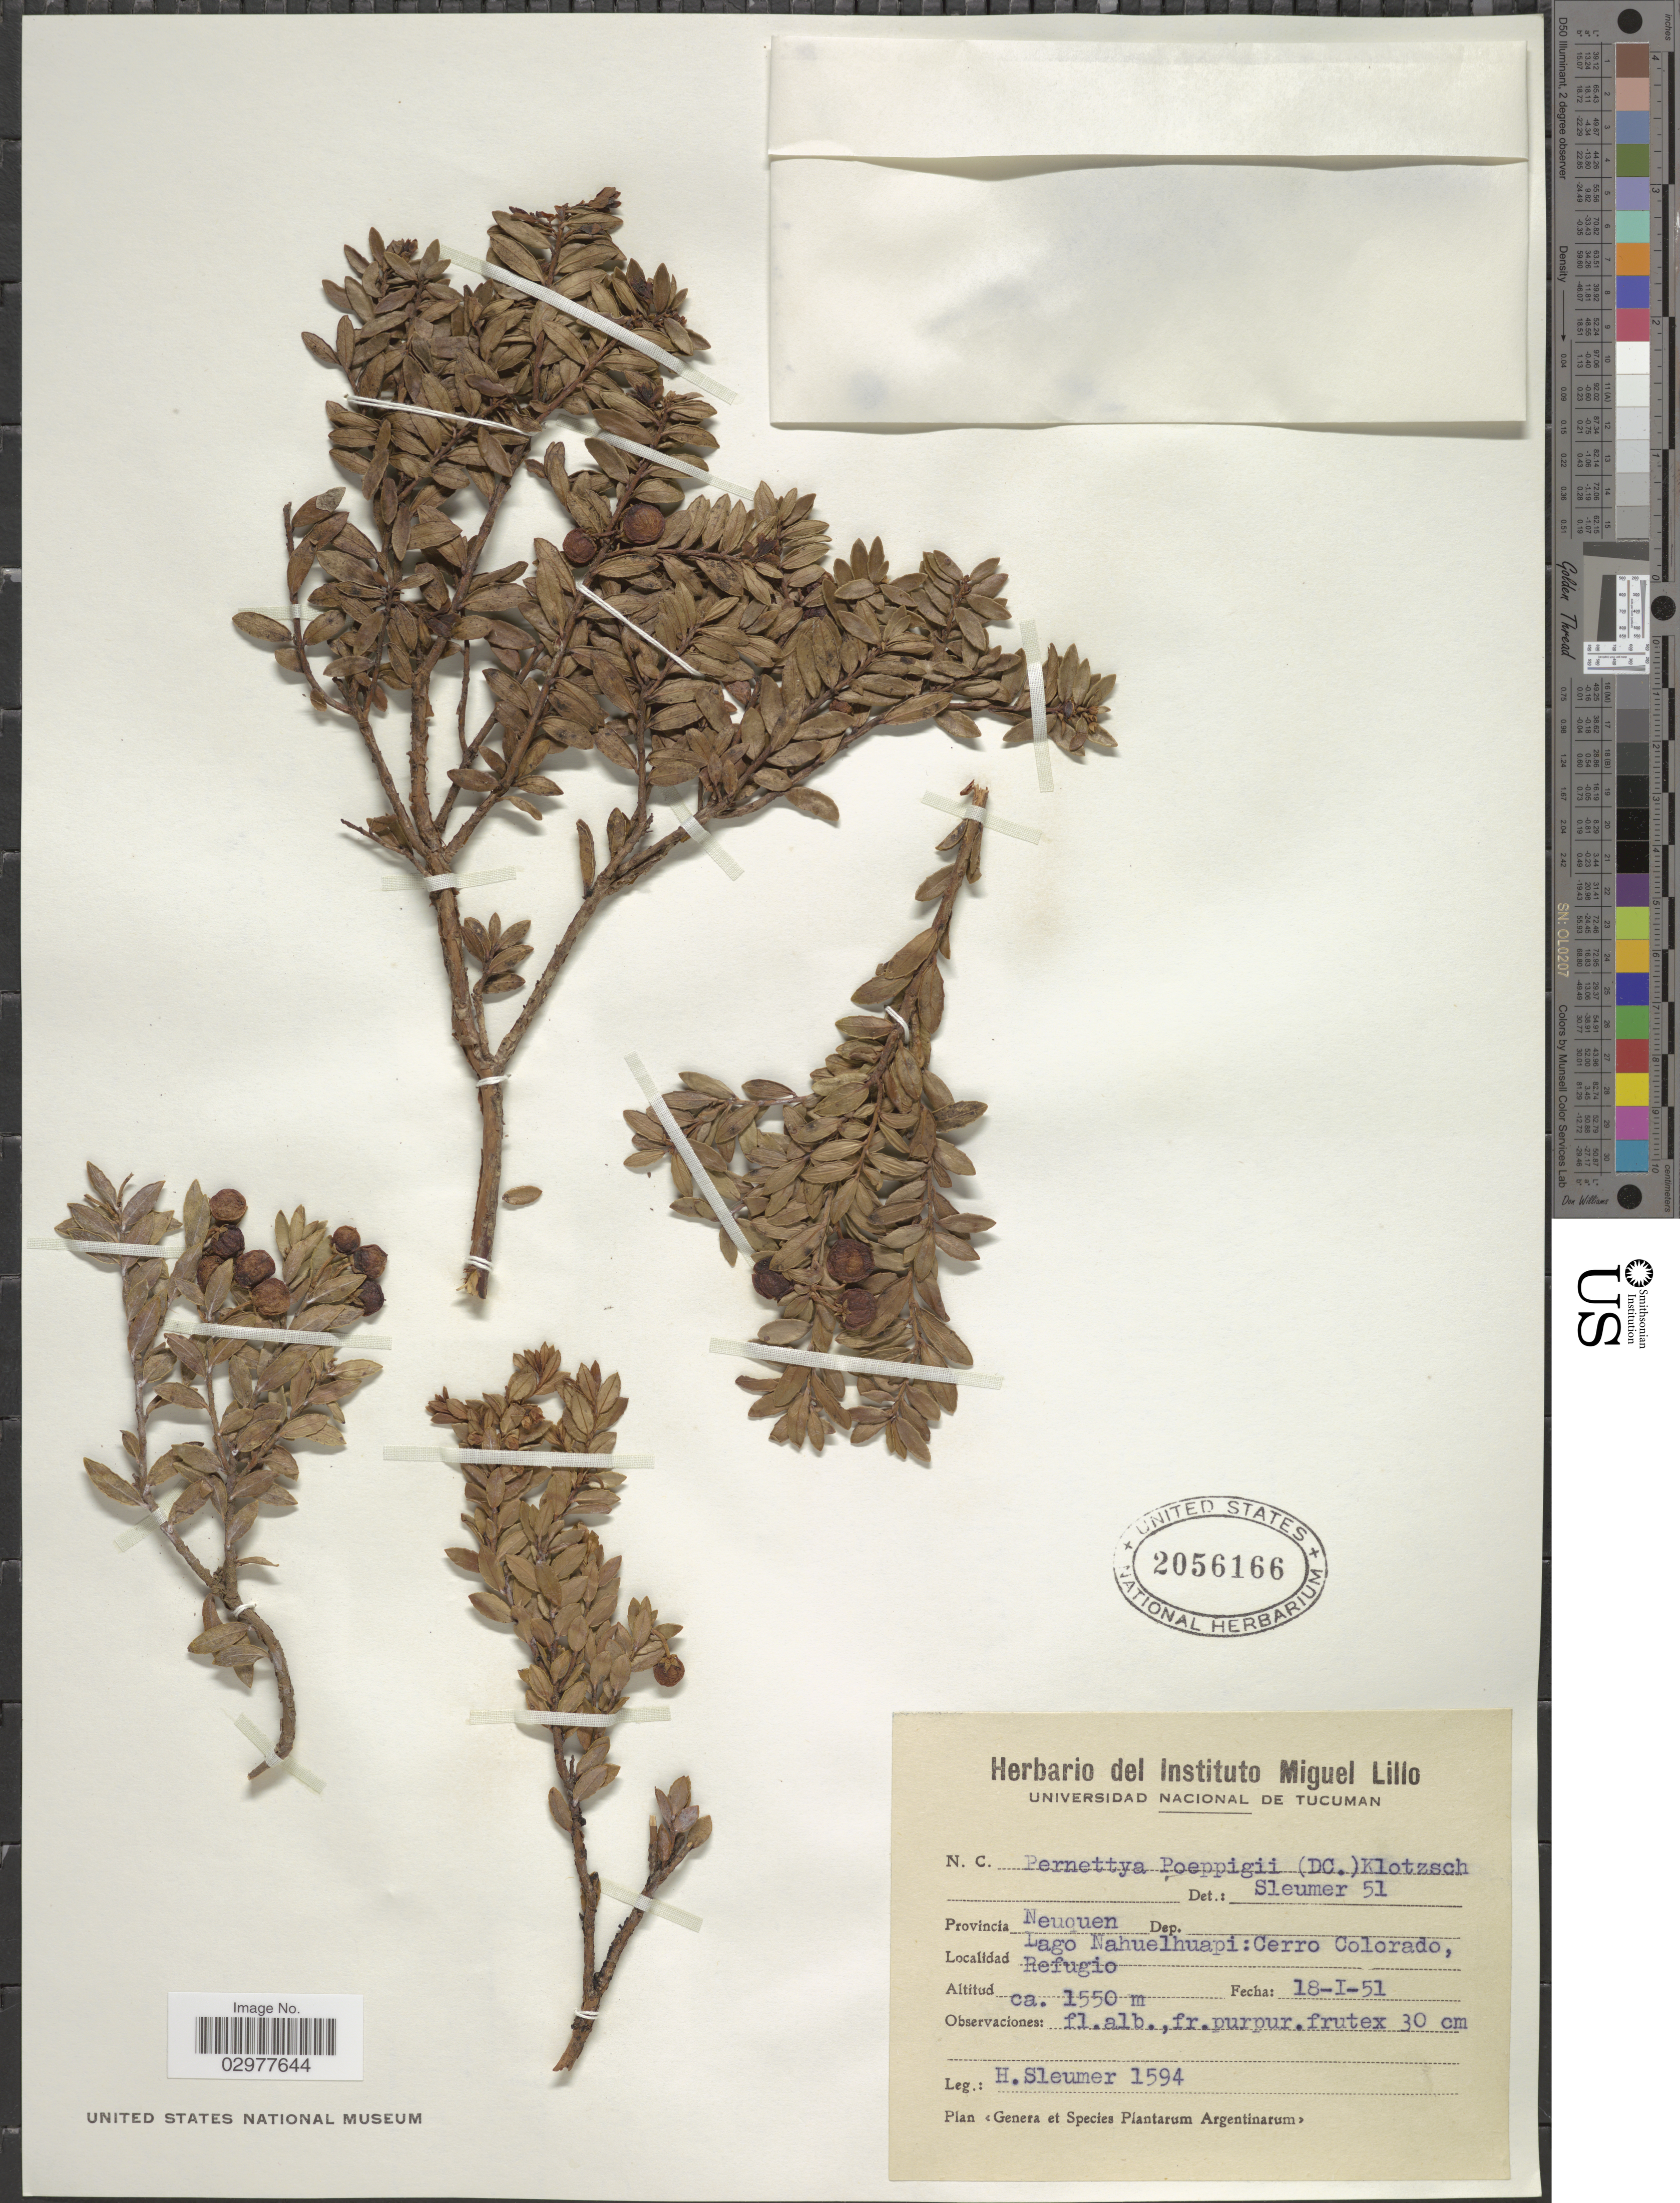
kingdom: Plantae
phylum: Tracheophyta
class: Magnoliopsida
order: Ericales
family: Ericaceae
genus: Pernettya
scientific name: Pernettya poeppigii var. poeppigii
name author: (DC.) Klotzsch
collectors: H. O. Sleumer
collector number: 1594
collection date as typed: Transcribed d/m/y: 18/1/51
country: Argentina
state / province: Neuquen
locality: Lago Nahuelhuapi: Cerro Colorado, Refugio.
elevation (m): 1550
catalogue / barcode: US 2056166